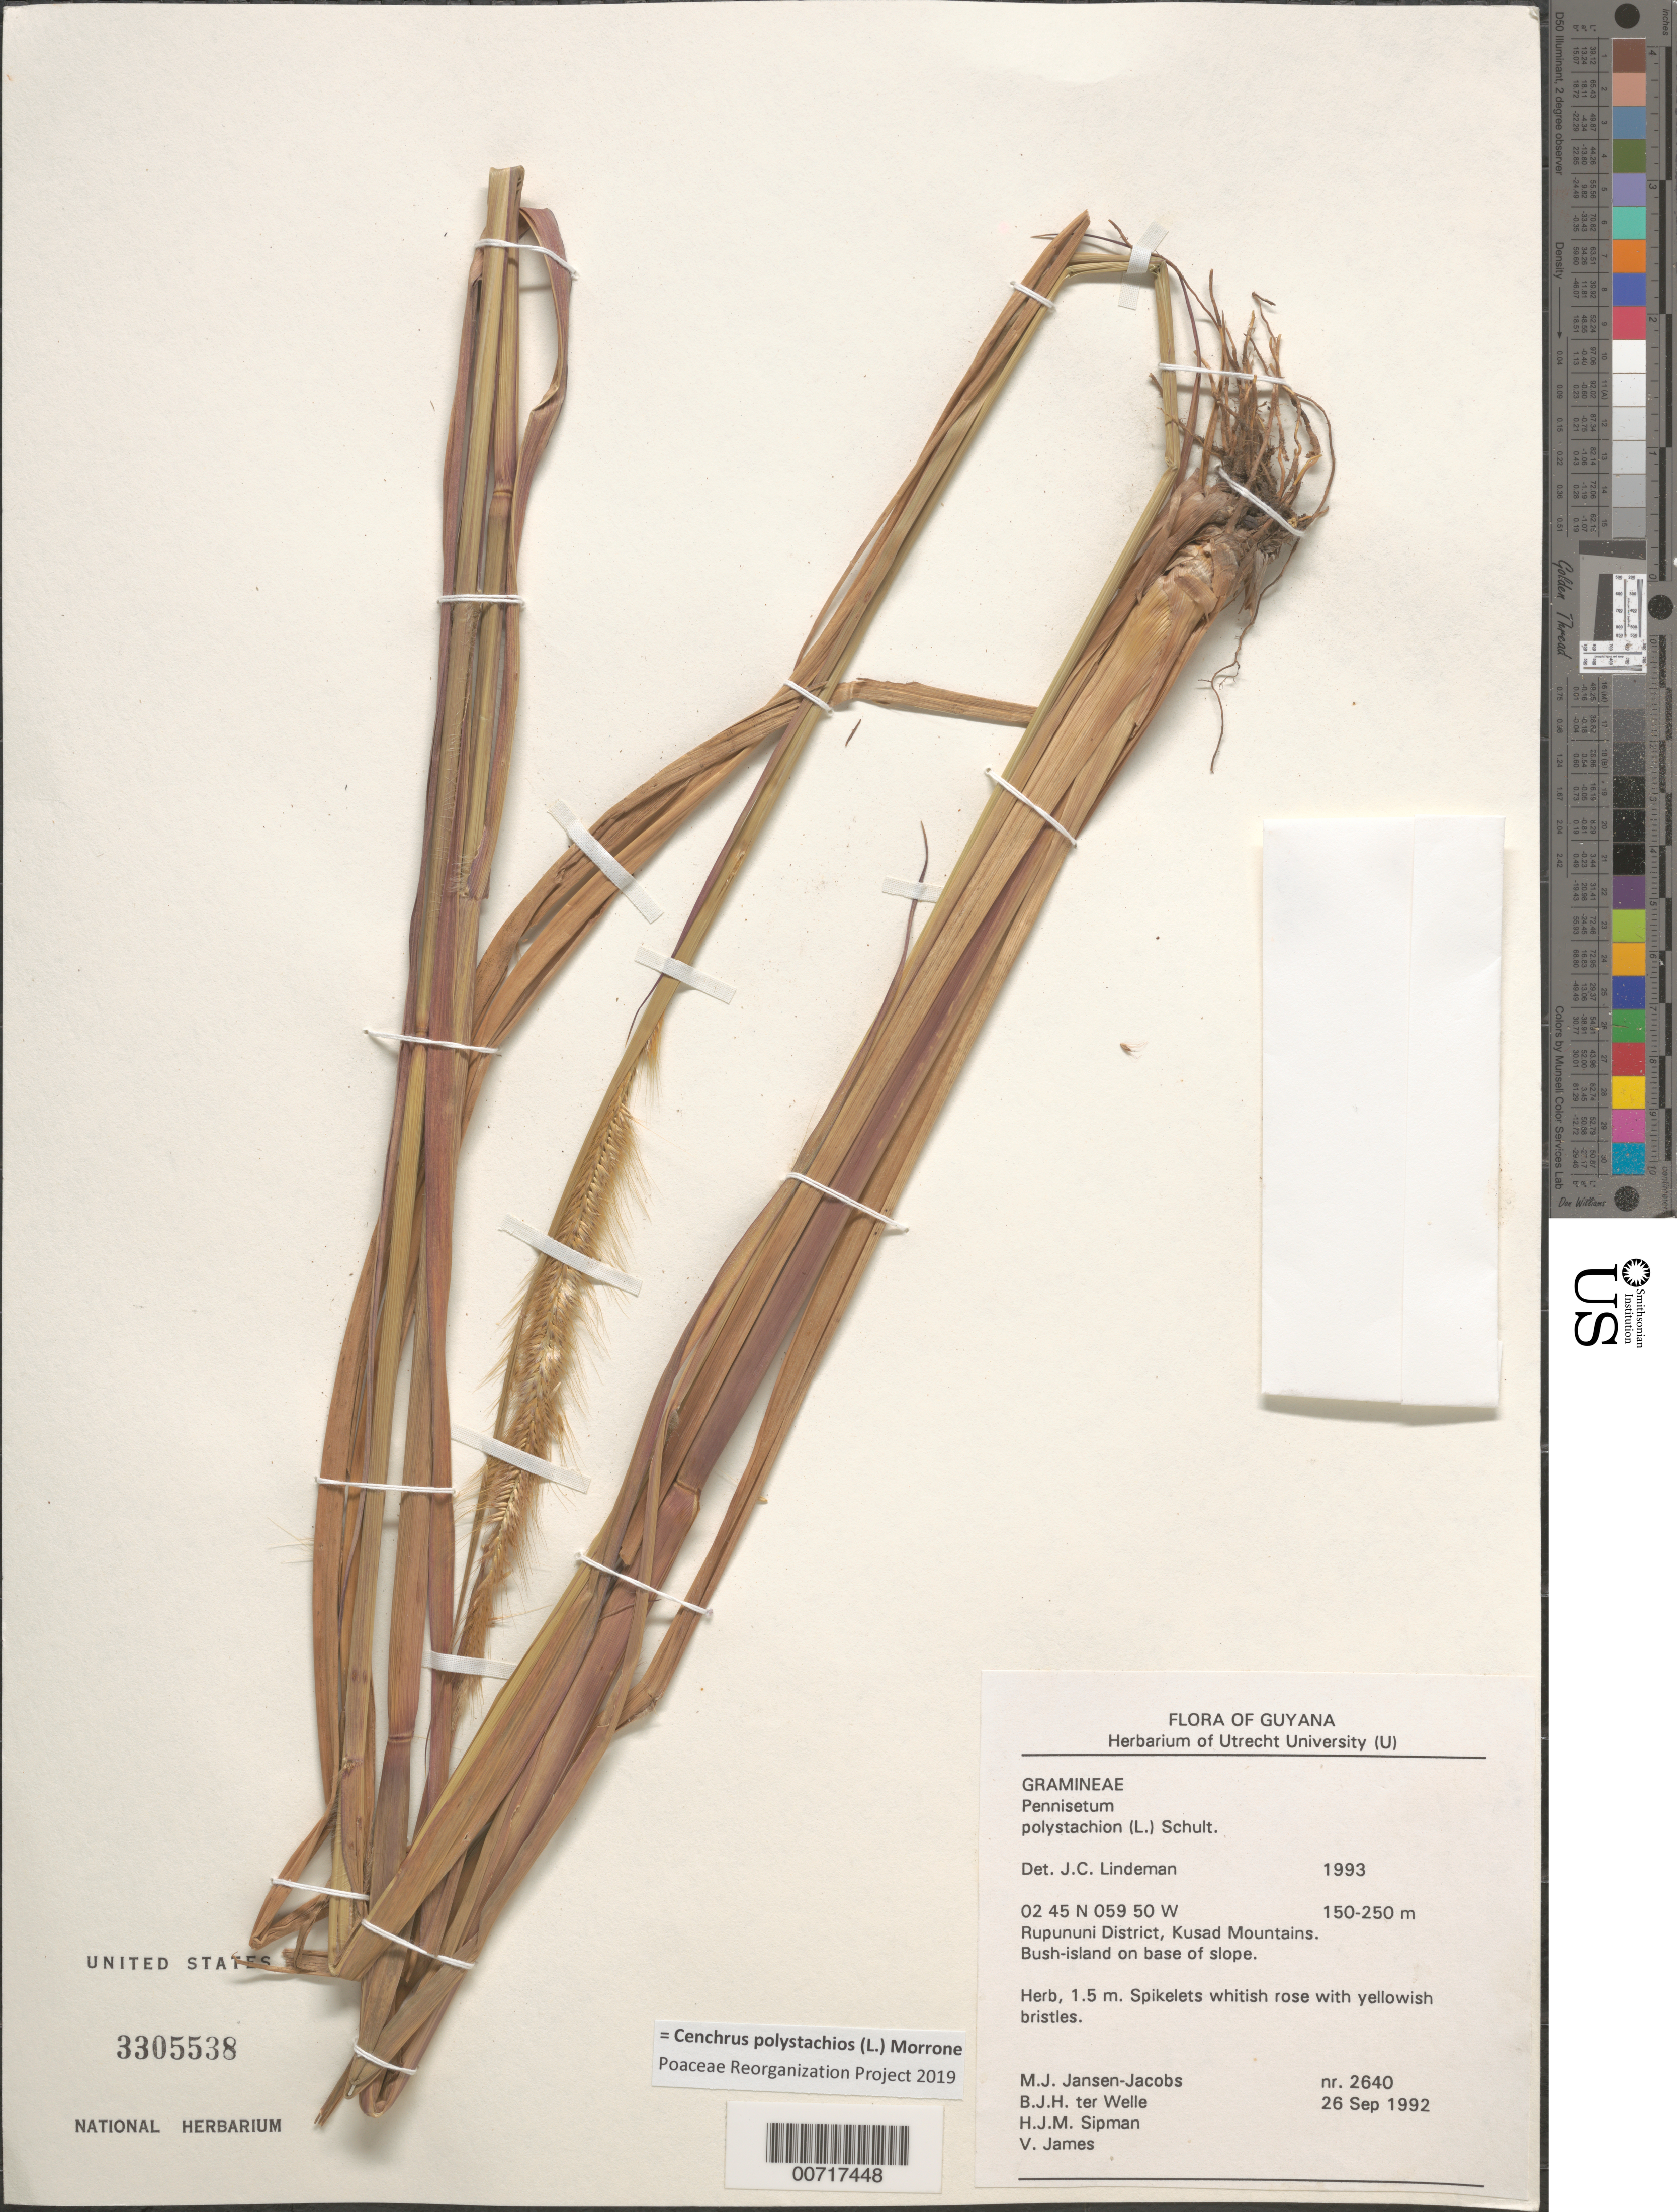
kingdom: Plantae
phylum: Tracheophyta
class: Liliopsida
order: Poales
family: Poaceae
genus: Cenchrus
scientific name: Cenchrus polystachios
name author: (L.) Morrone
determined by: Poaceae Reorganization Project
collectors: M. J. Jansen-Jacobs, B. Welle, H. J. M. Sipman & V. James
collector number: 2640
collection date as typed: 26-Sep-92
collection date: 1992-09-26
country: Guyana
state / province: U. Takutu-U. Essequibo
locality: Kusad Mountains, Rupununi District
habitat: Bush-island on base of slope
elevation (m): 150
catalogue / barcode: US 3305538-2